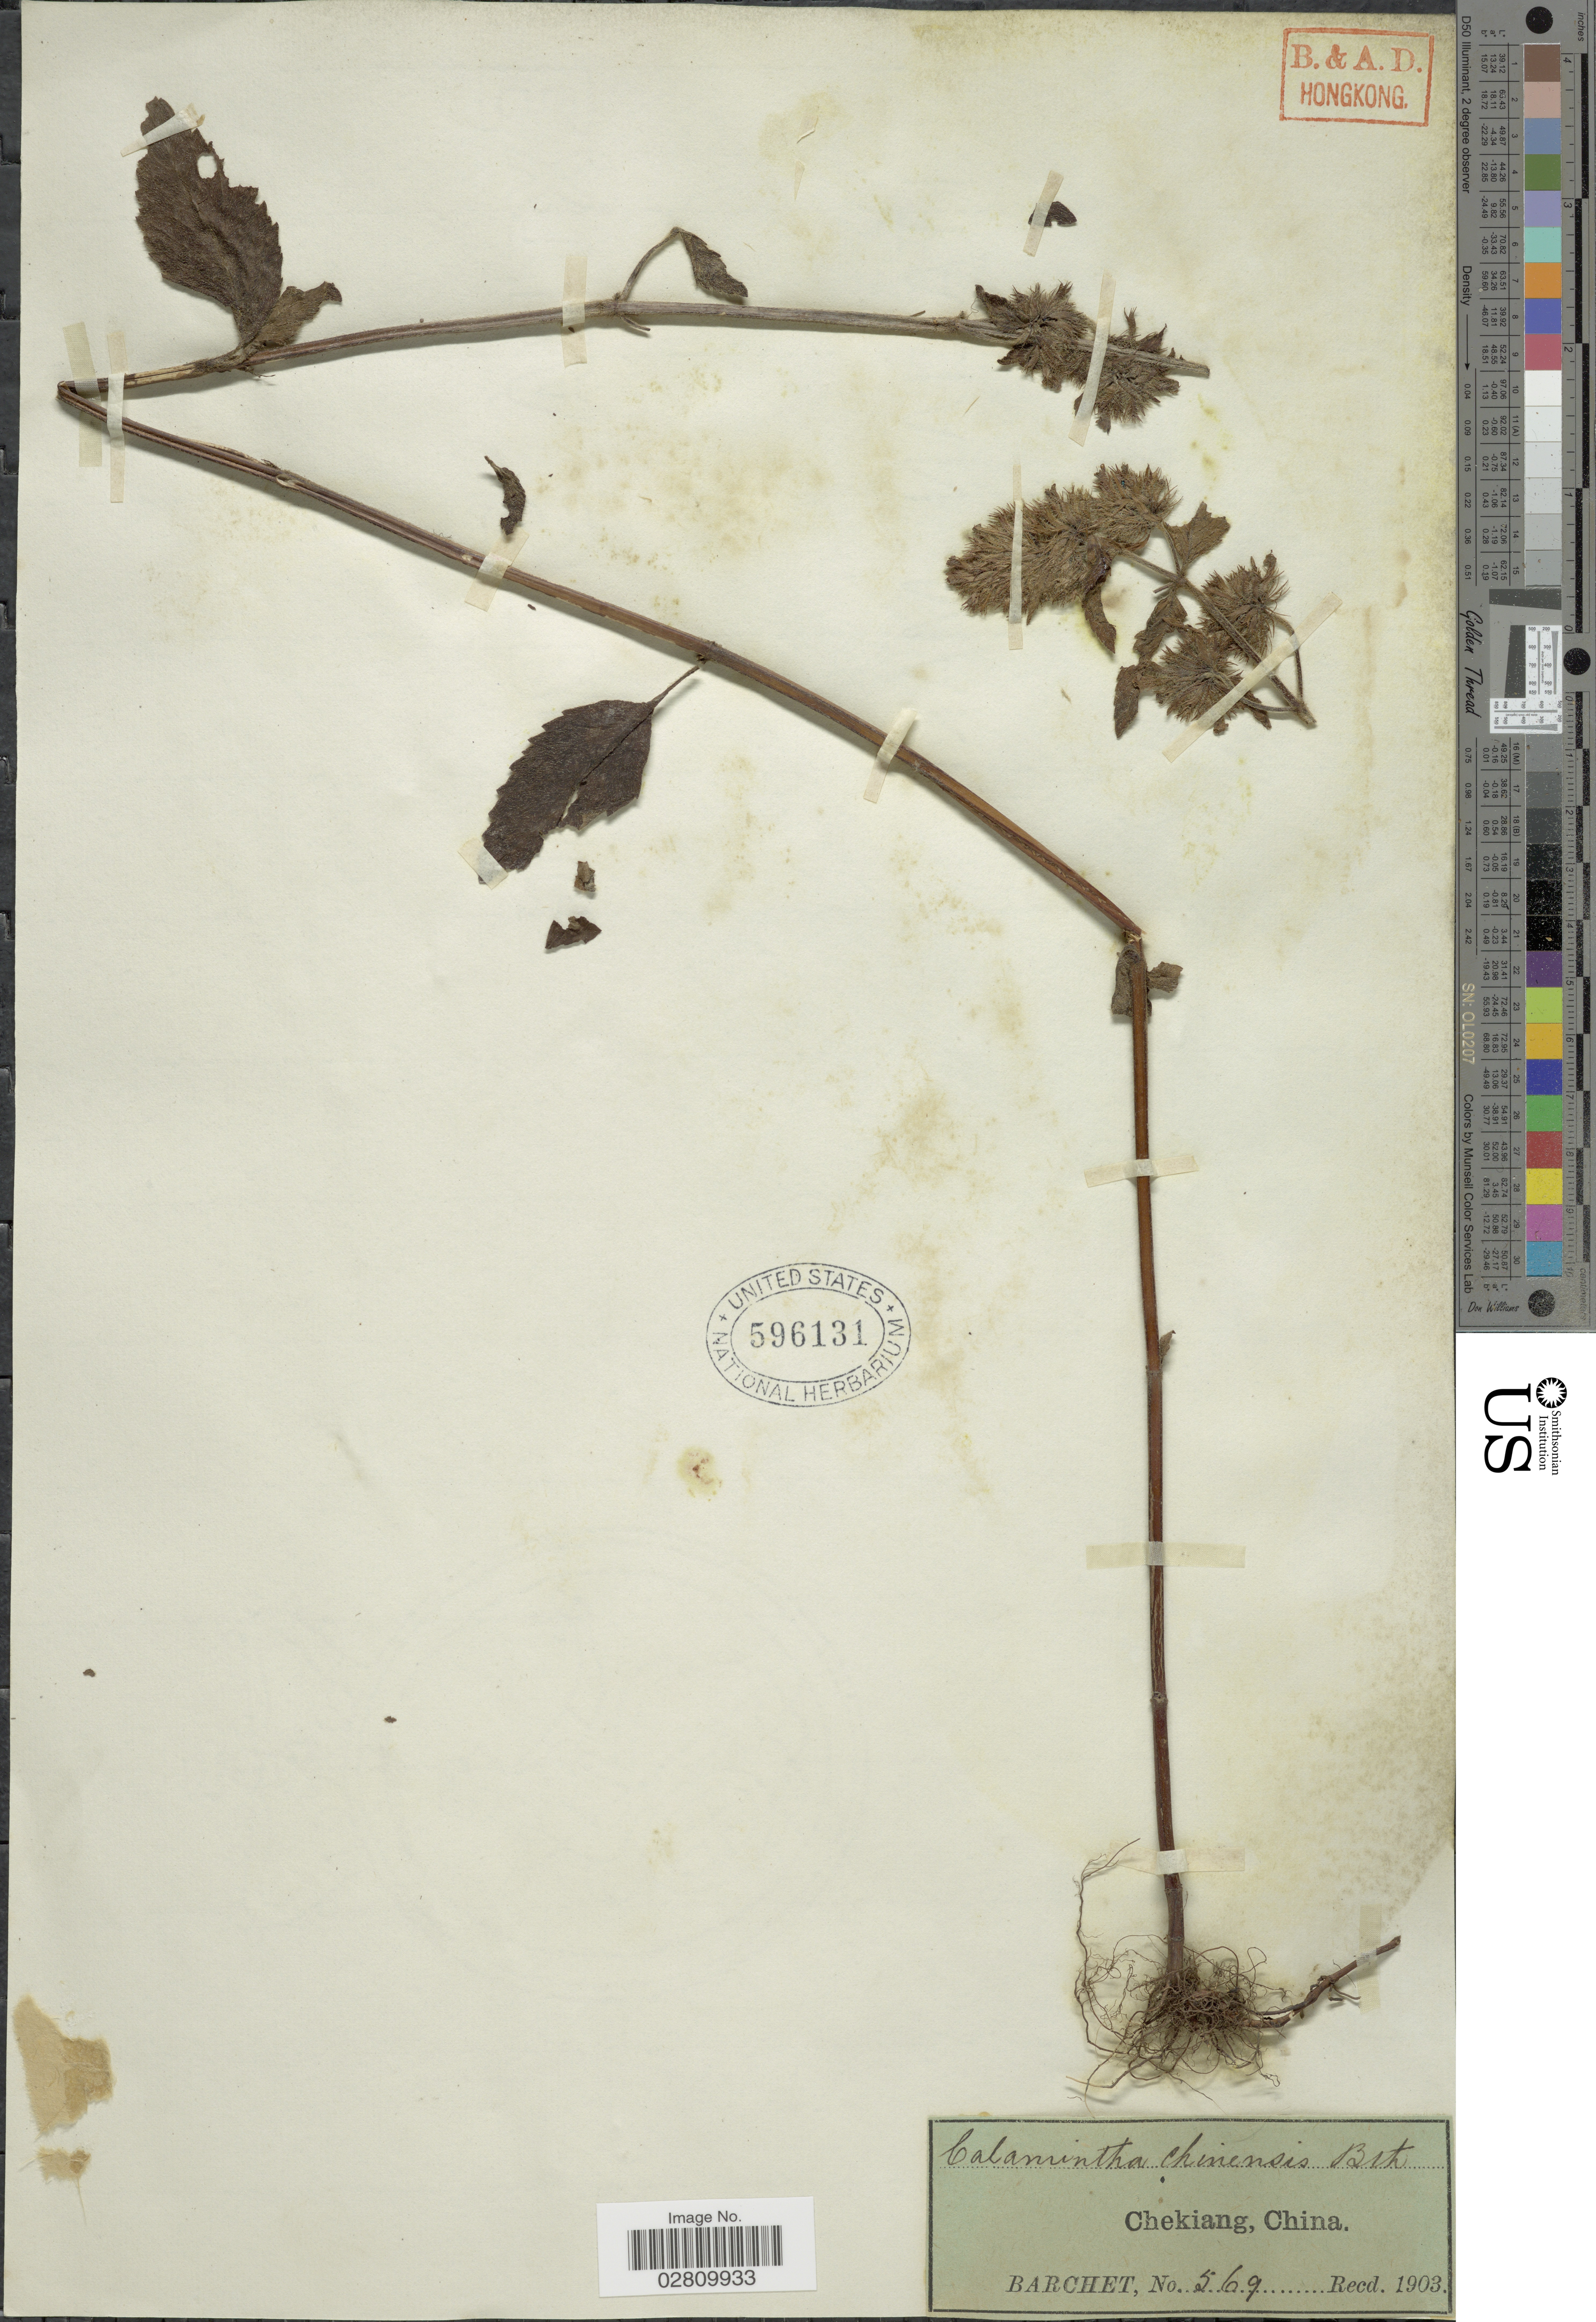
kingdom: Plantae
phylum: Tracheophyta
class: Magnoliopsida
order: Lamiales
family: Lamiaceae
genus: Calamintha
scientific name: Calamintha chinensis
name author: Benth.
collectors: Barchet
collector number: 569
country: China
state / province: Zhejiang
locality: Chekiang.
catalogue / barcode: US 596131